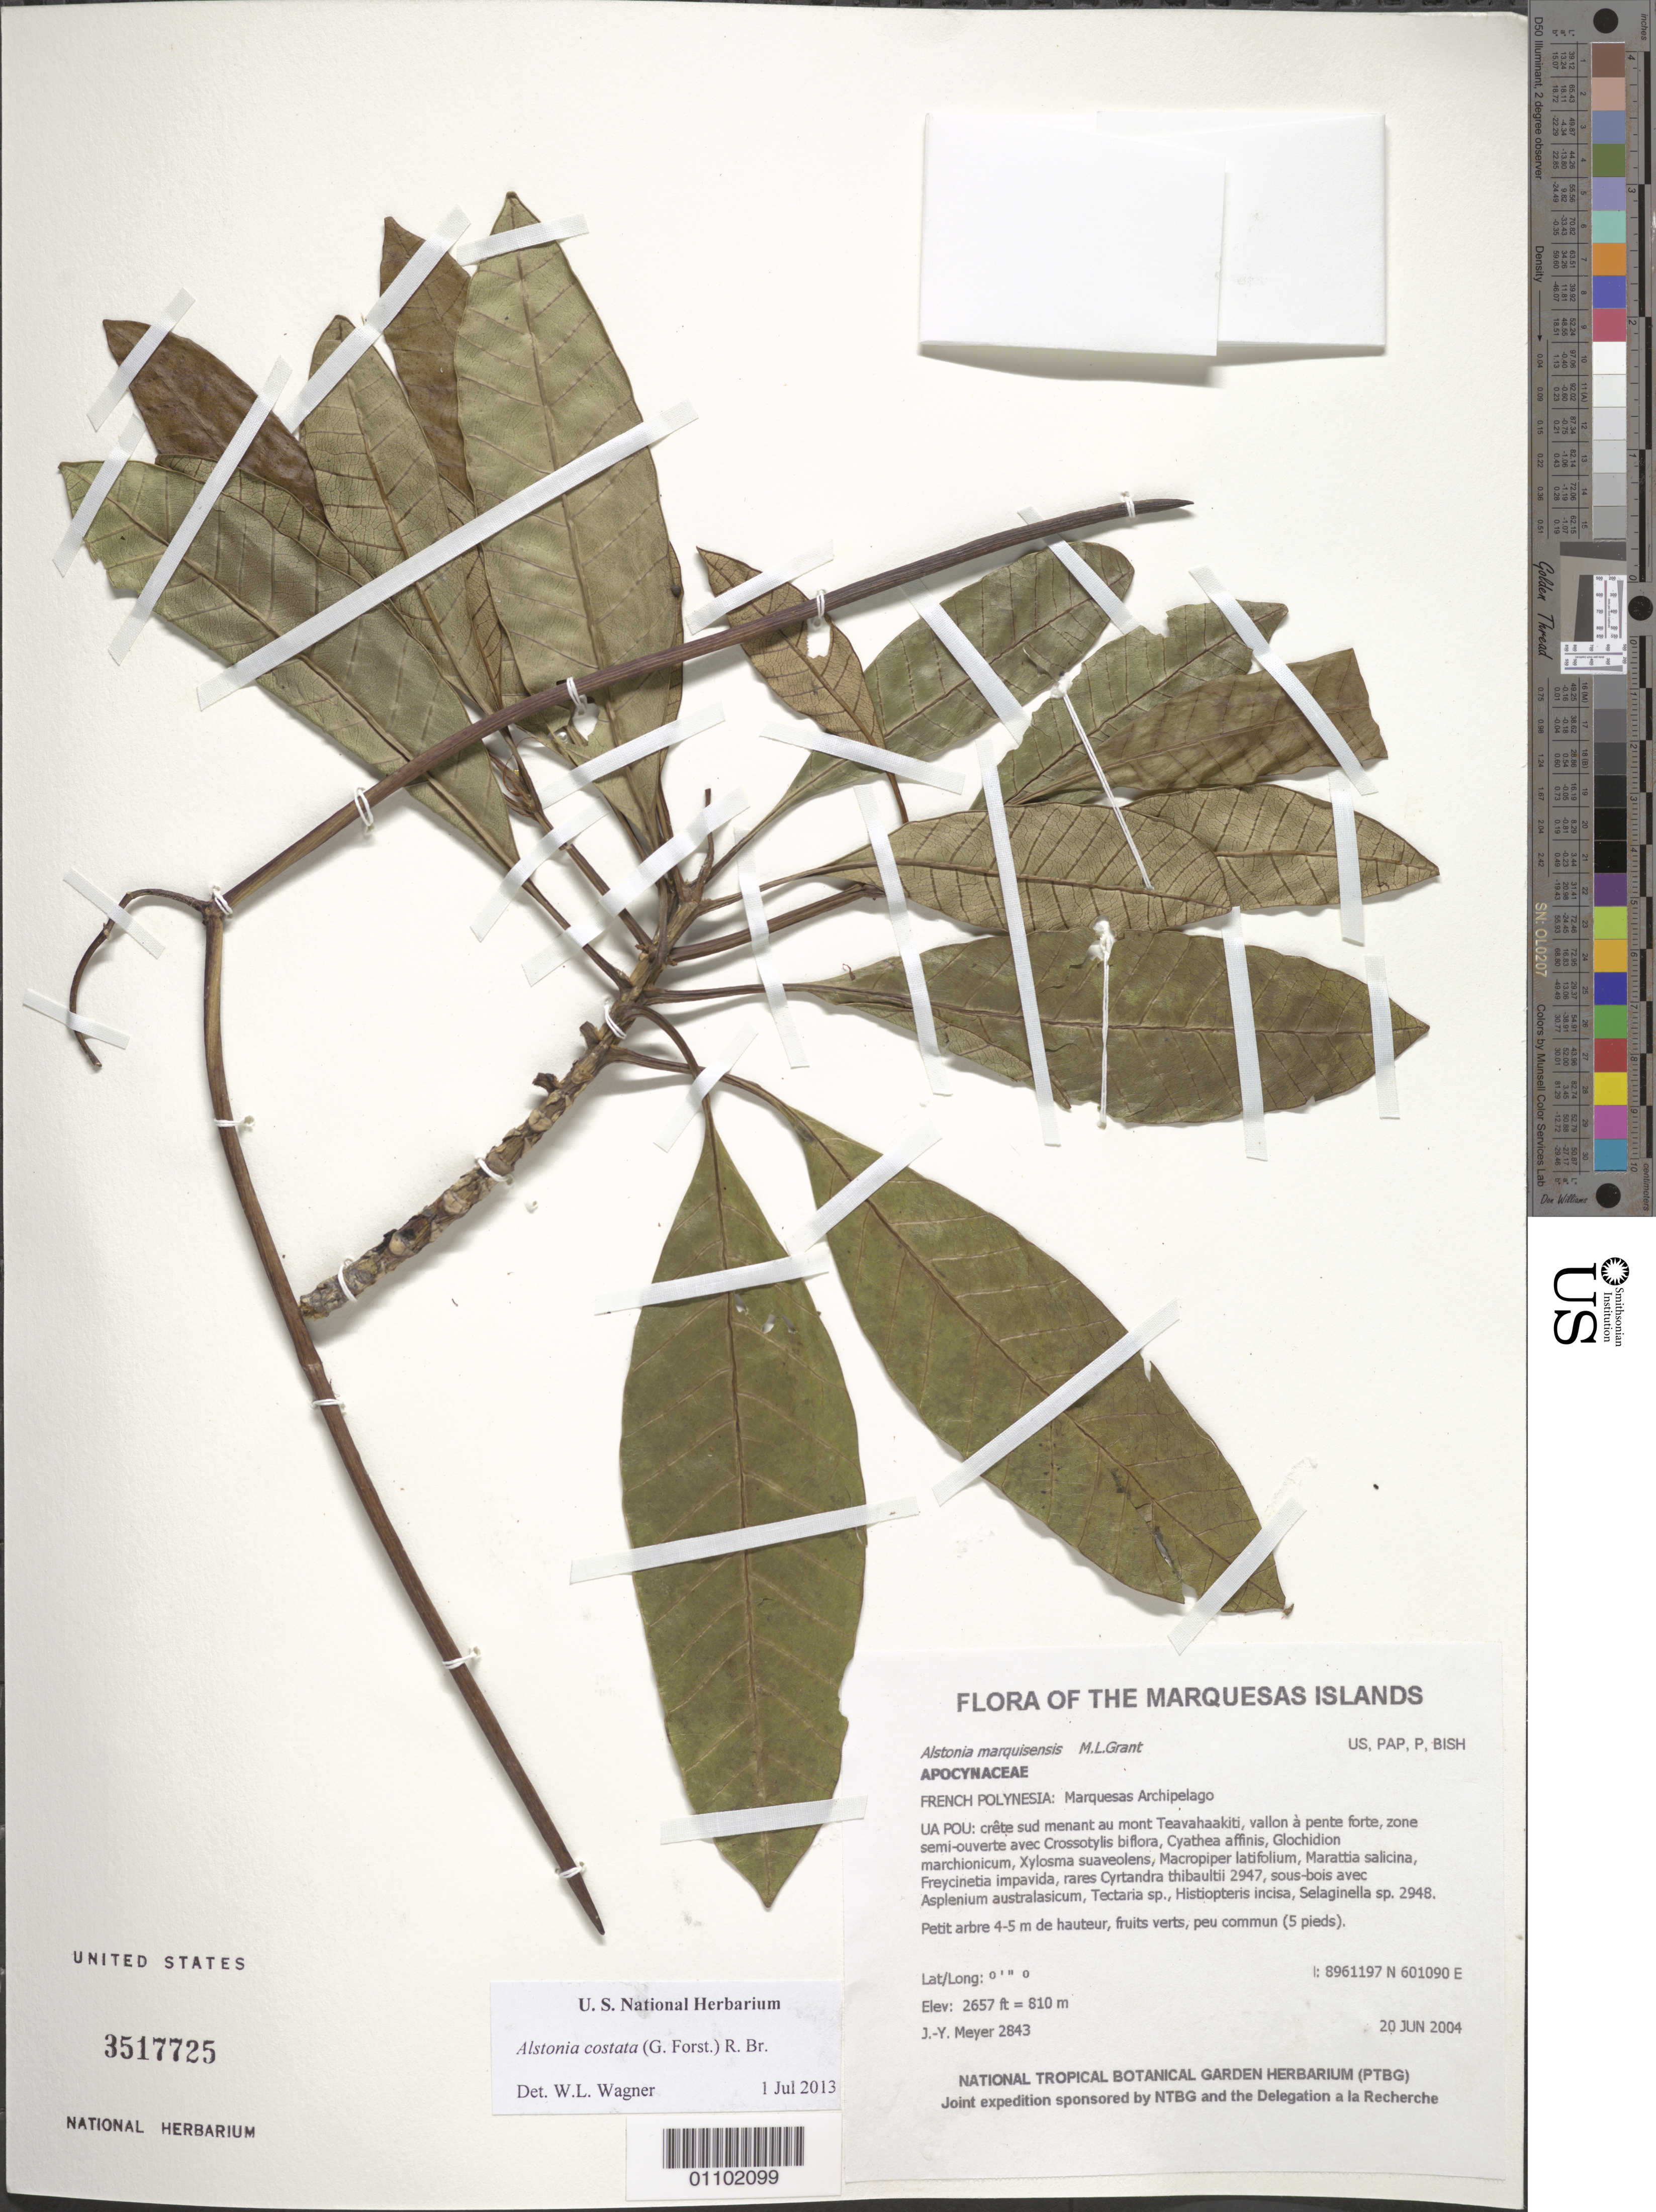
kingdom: Plantae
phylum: Tracheophyta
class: Magnoliopsida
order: Gentianales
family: Apocynaceae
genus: Alstonia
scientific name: Alstonia costata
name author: (G. Forst.) R. Br.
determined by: Lorence, David H., (PTBG), National Tropical Botanical Garden (UNITED STATES)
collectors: J.-Y. Meyer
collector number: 2843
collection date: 2004-06-20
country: French Polynesia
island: Ua Pou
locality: Crête sud menant au mont Teavahaakiti, vallon à pente forte, zone semi-ouverte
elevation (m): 810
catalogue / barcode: US 3517725